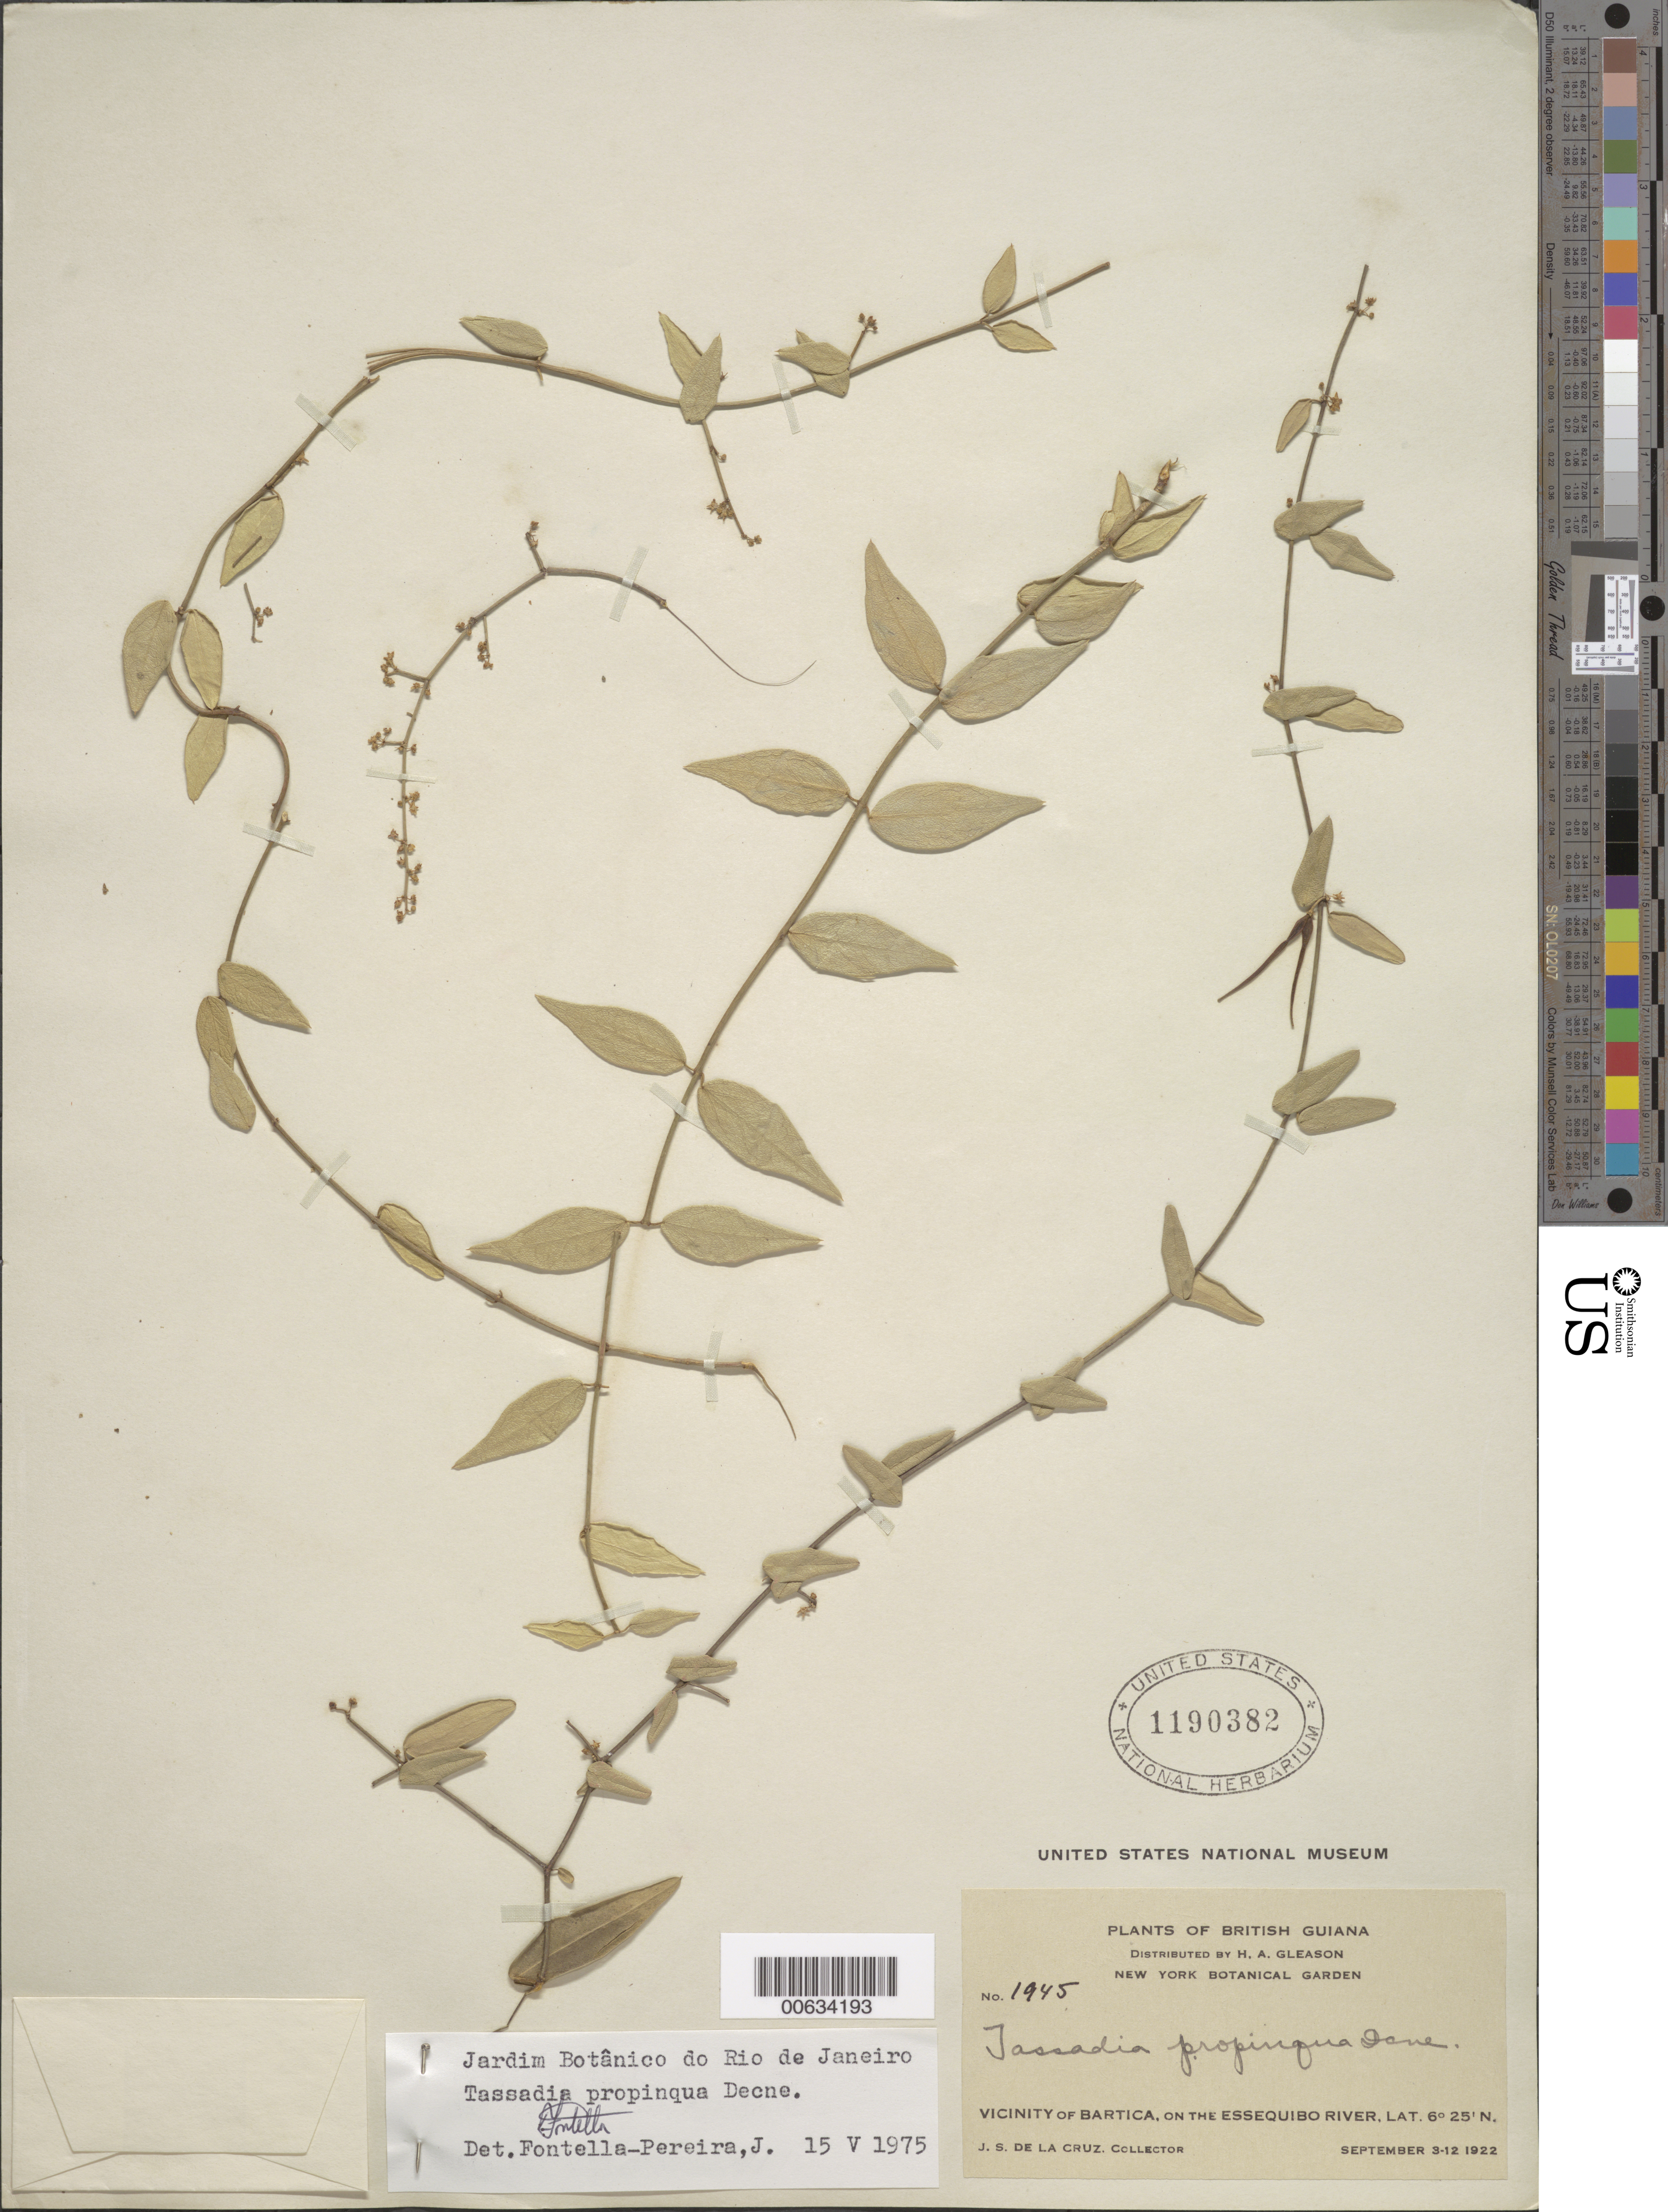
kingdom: Plantae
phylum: Tracheophyta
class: Magnoliopsida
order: Gentianales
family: Apocynaceae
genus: Tassadia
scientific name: Tassadia propinqua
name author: Decne.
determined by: Fontella, J.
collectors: J. S. de la Cruz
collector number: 1945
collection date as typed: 3-Sep-22 to 12-Sep-22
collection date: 1922-09-03/1922-09-12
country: Guyana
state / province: Cuyuni-Mazaruni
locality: Bartica, vic., on the Essequibo River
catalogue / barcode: US 1190382